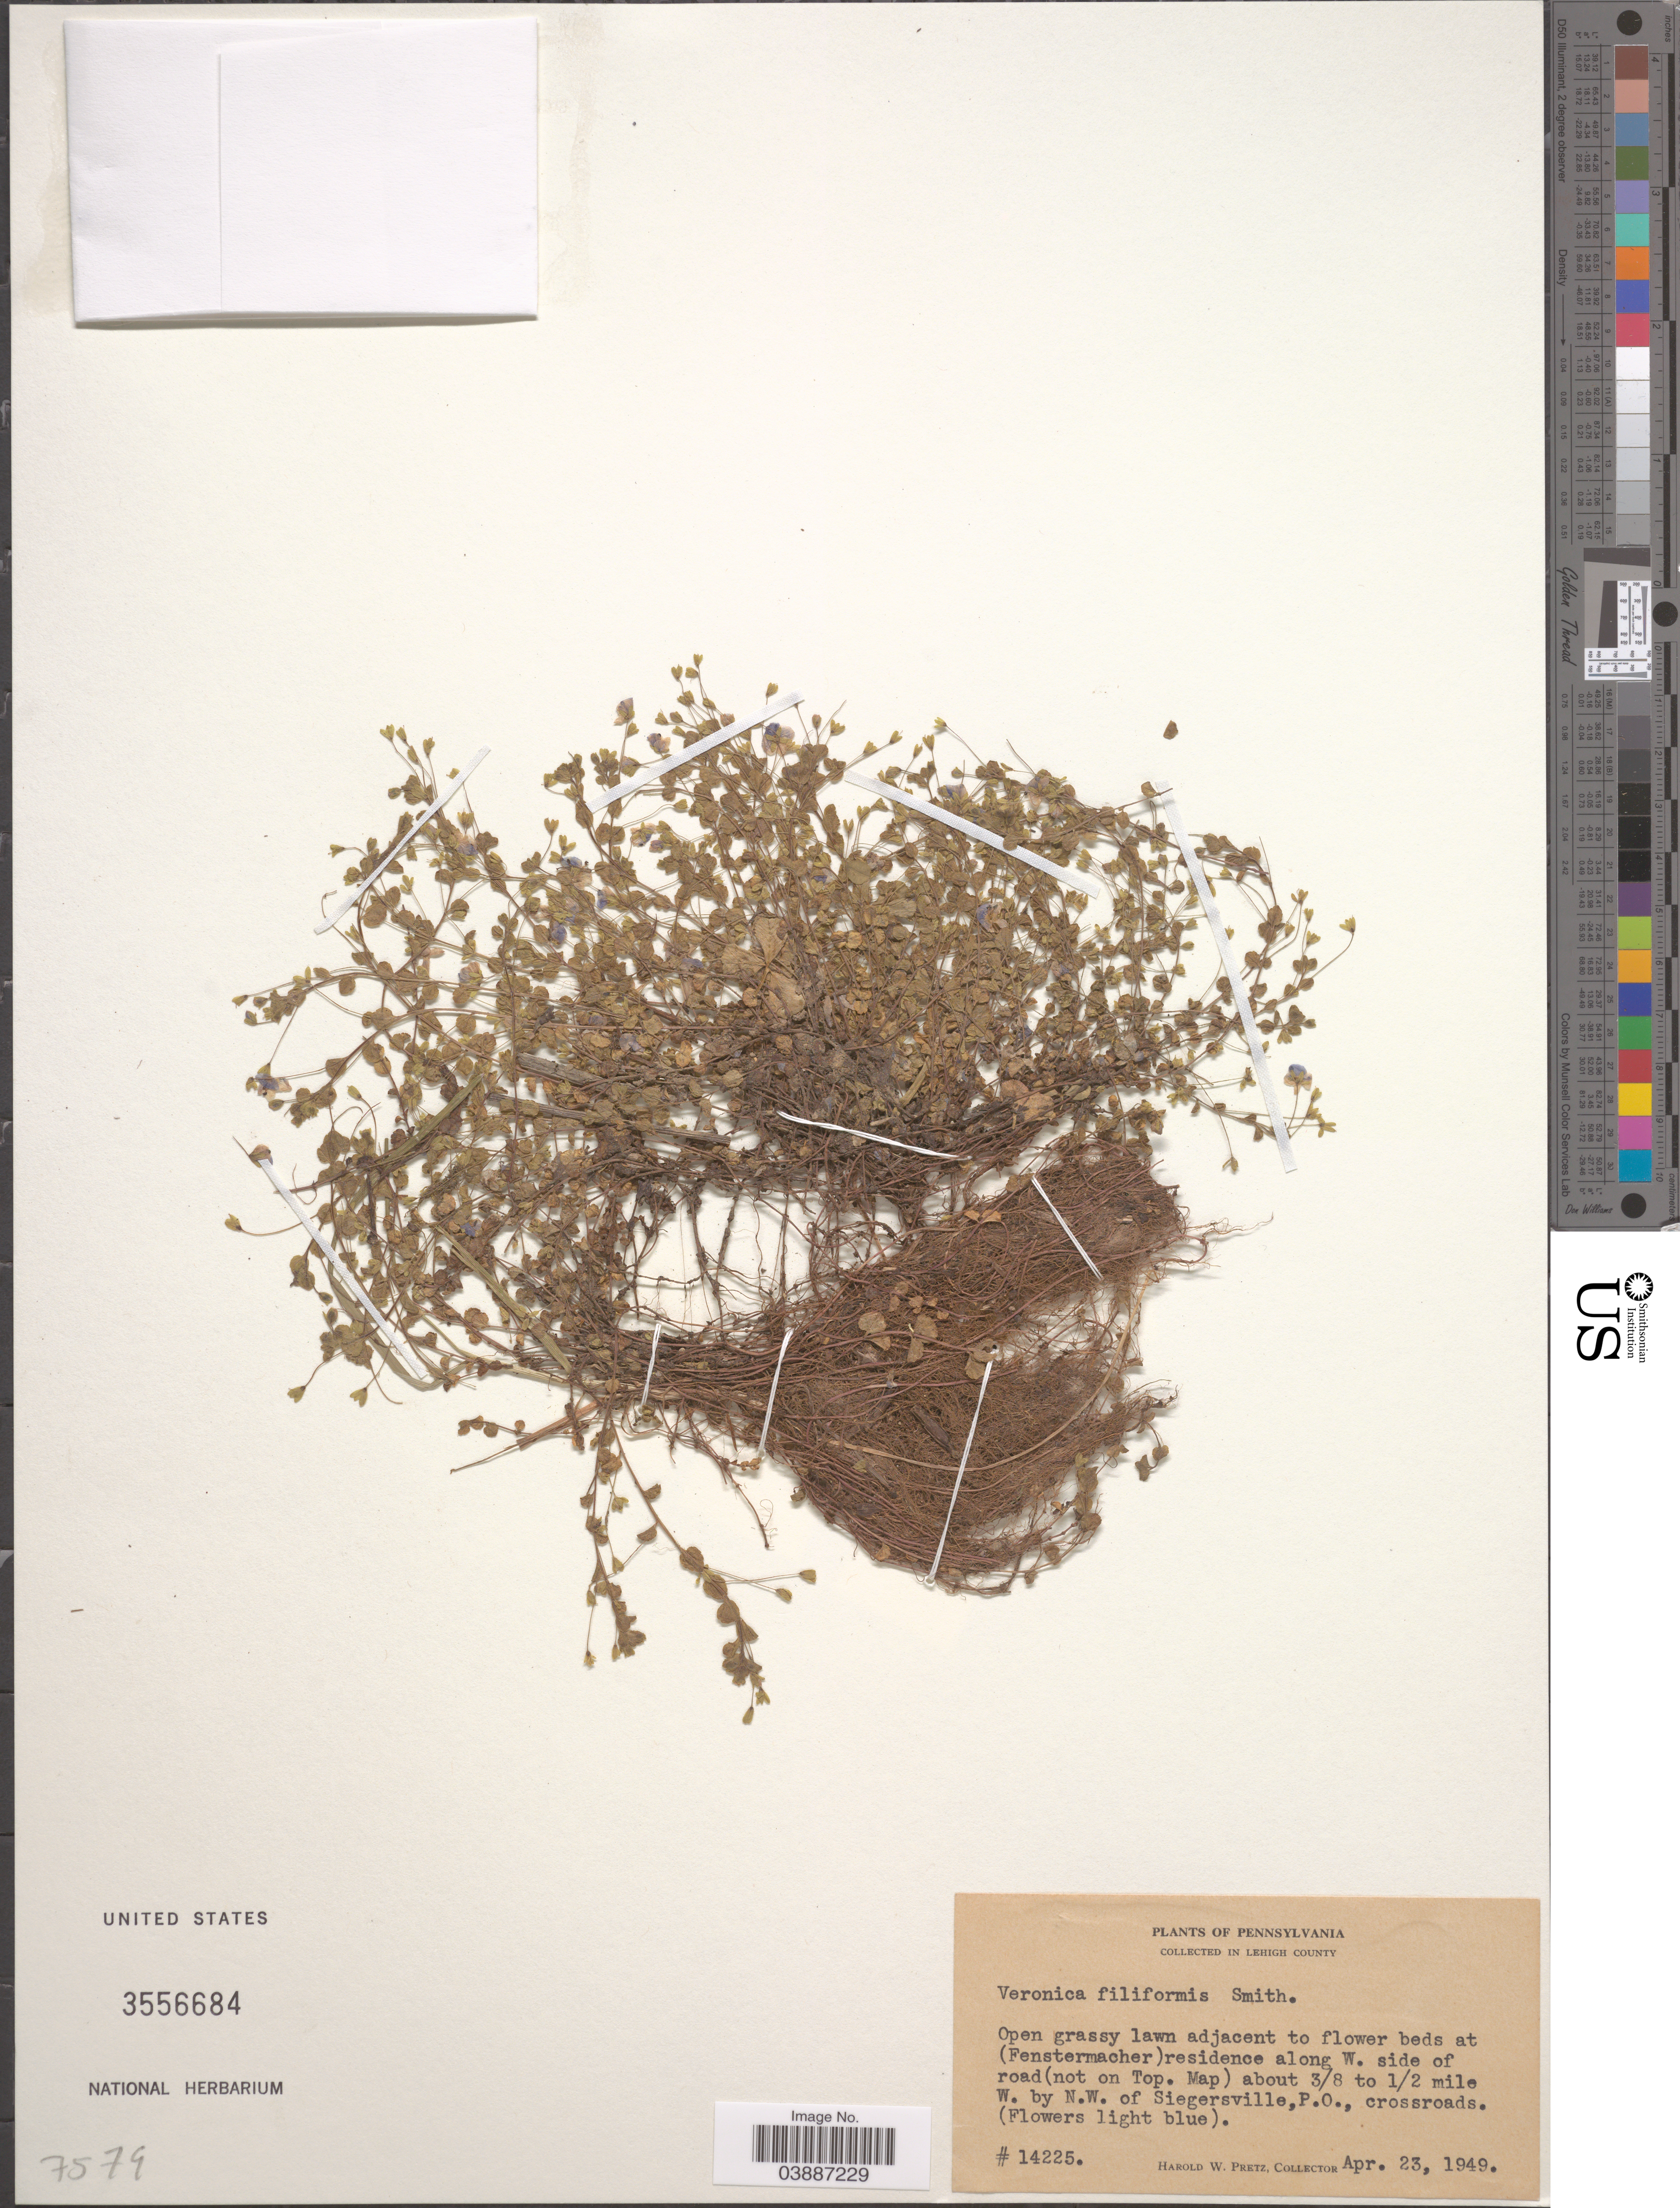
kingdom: Plantae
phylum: Tracheophyta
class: Magnoliopsida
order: Lamiales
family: Plantaginaceae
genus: Veronica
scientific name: Veronica filiformis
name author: Sm.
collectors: H. W. Pretz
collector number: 14225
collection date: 1949-04-23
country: United States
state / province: Pennsylvania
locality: In Lehigh County. At (Fenstermacher) residence along W. side of road (not on Top. Map) about 3/8 to 1/2 mile W. by N.W. of Siegersville, P.O., crossroads.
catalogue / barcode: US 3556684